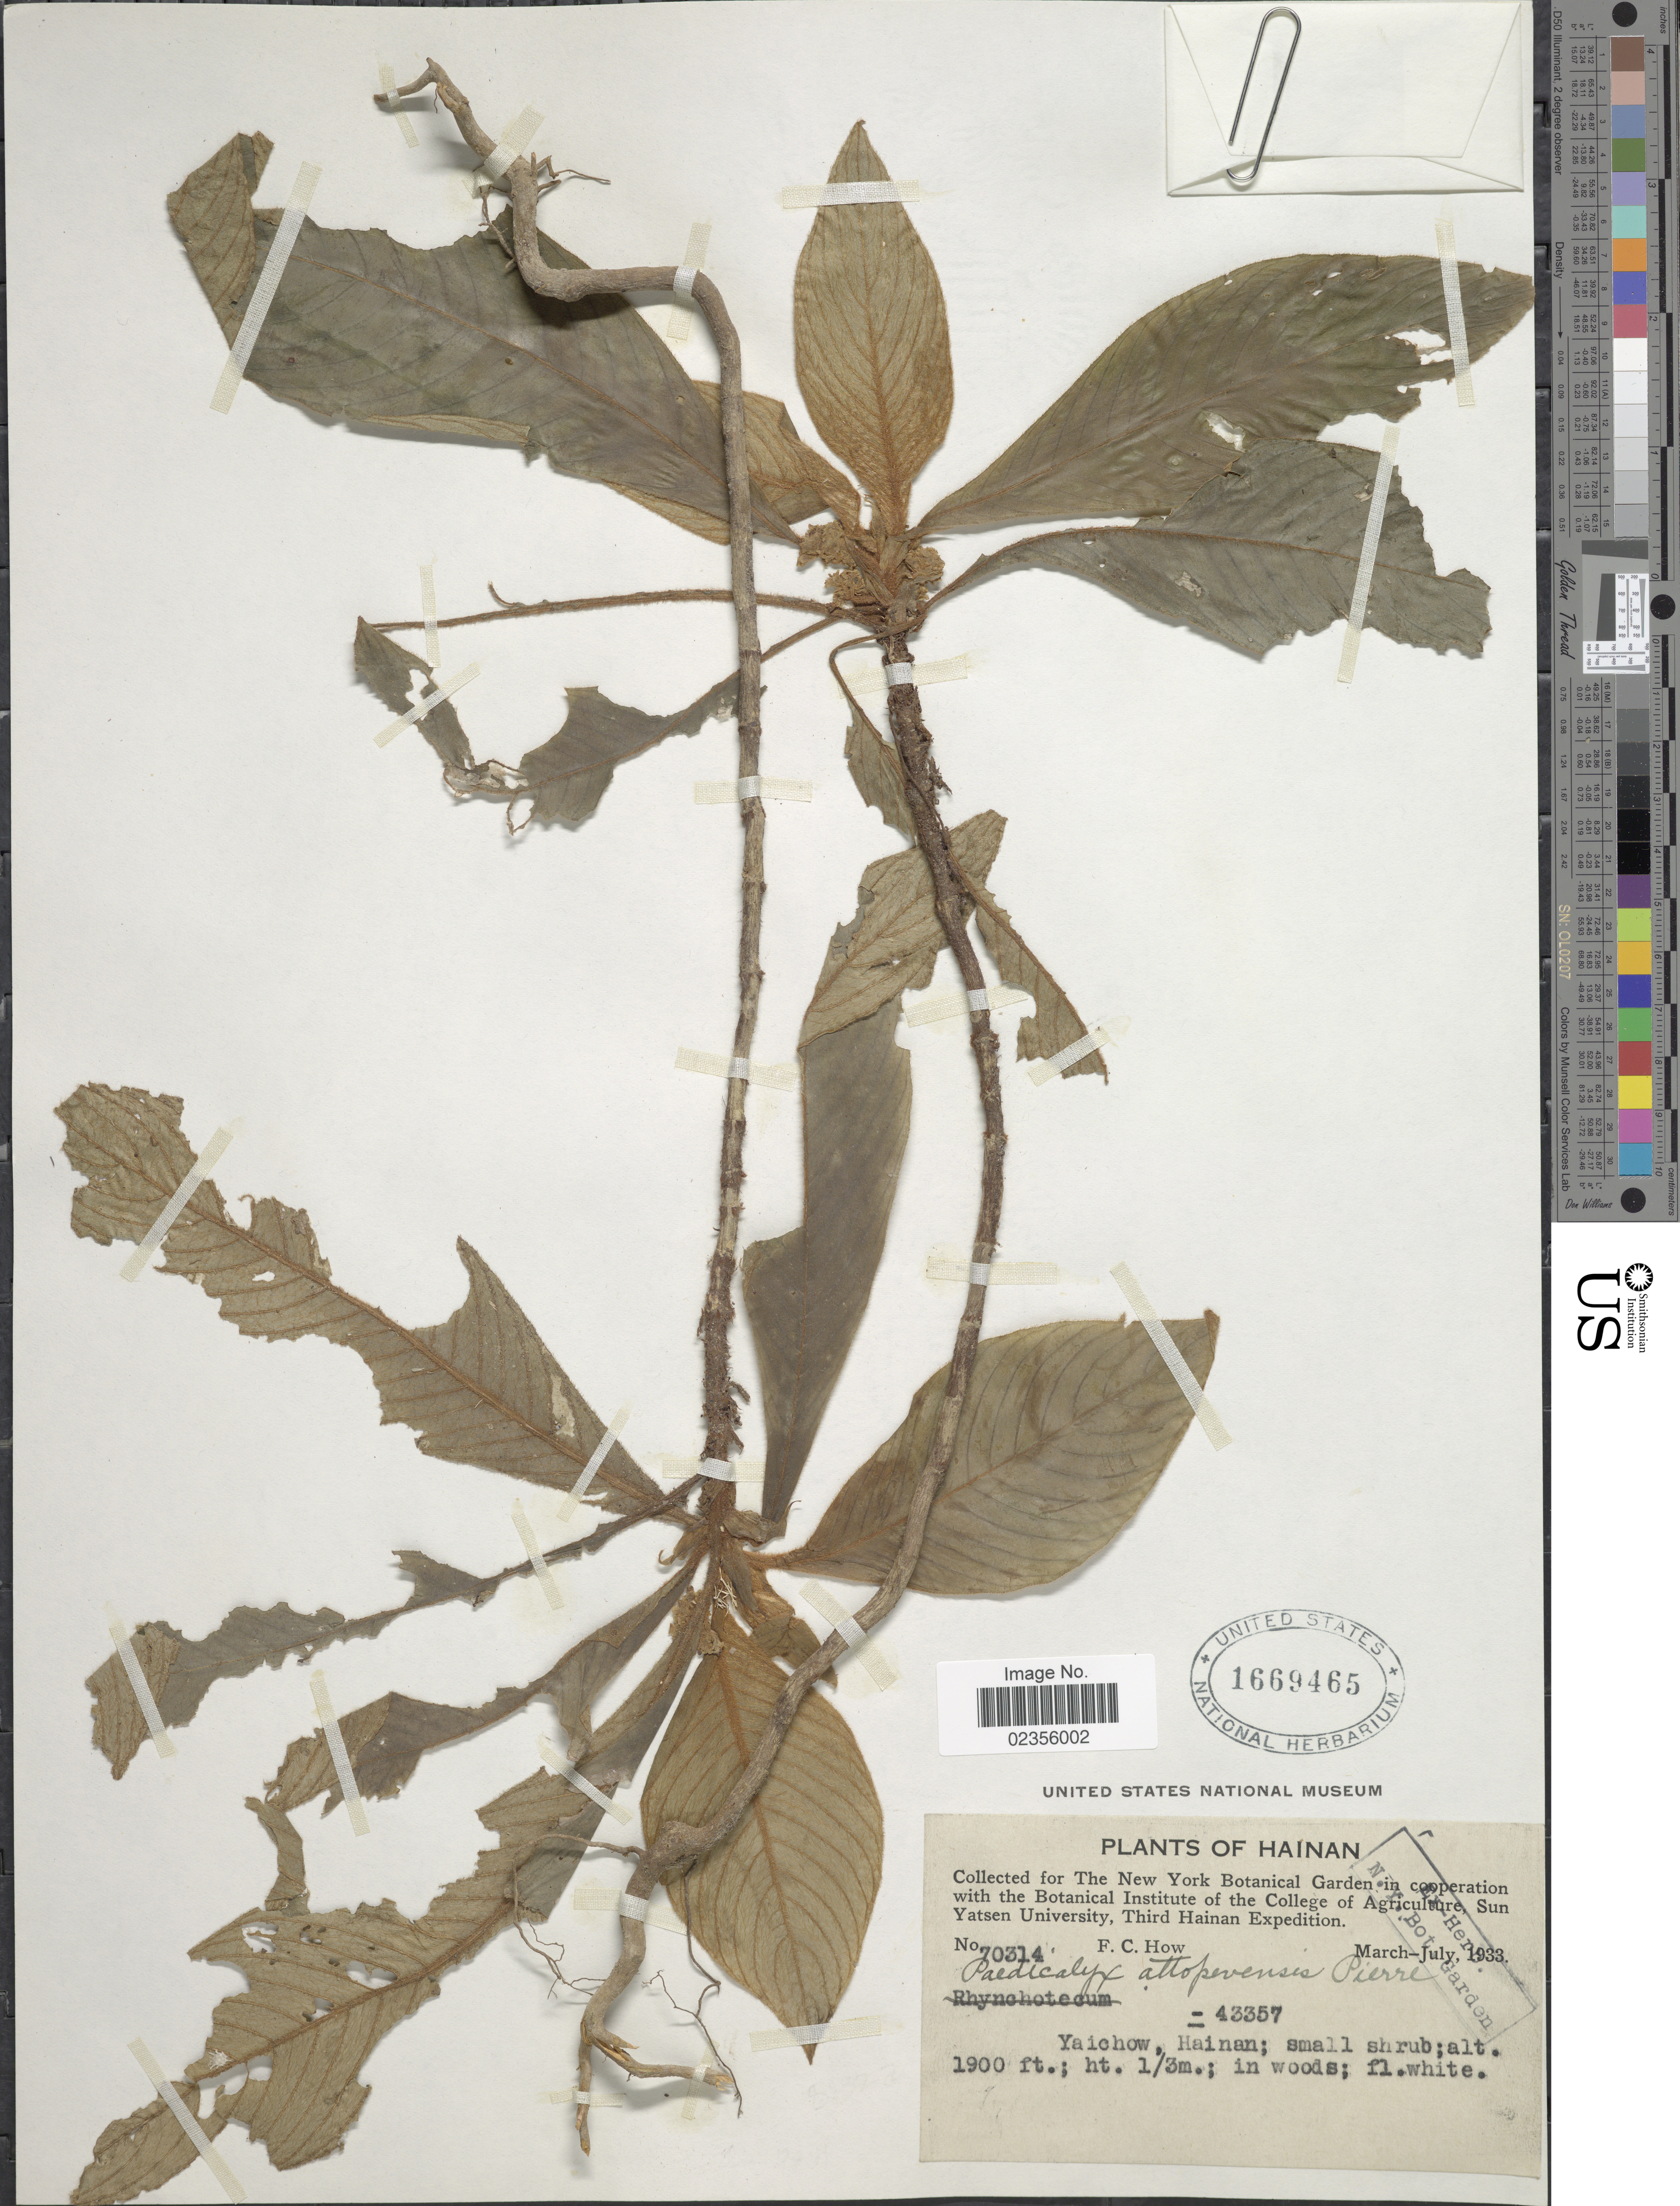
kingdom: Plantae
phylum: Tracheophyta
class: Magnoliopsida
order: Gentianales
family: Rubiaceae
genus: Xanthophytum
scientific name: Xanthophytum attopevense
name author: (Pierre ex Pit.) H.S. Lo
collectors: F. C. How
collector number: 70314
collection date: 1933-03/1933-07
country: China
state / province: Hainan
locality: Yaichow, Hainan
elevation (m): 579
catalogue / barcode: US 1669465